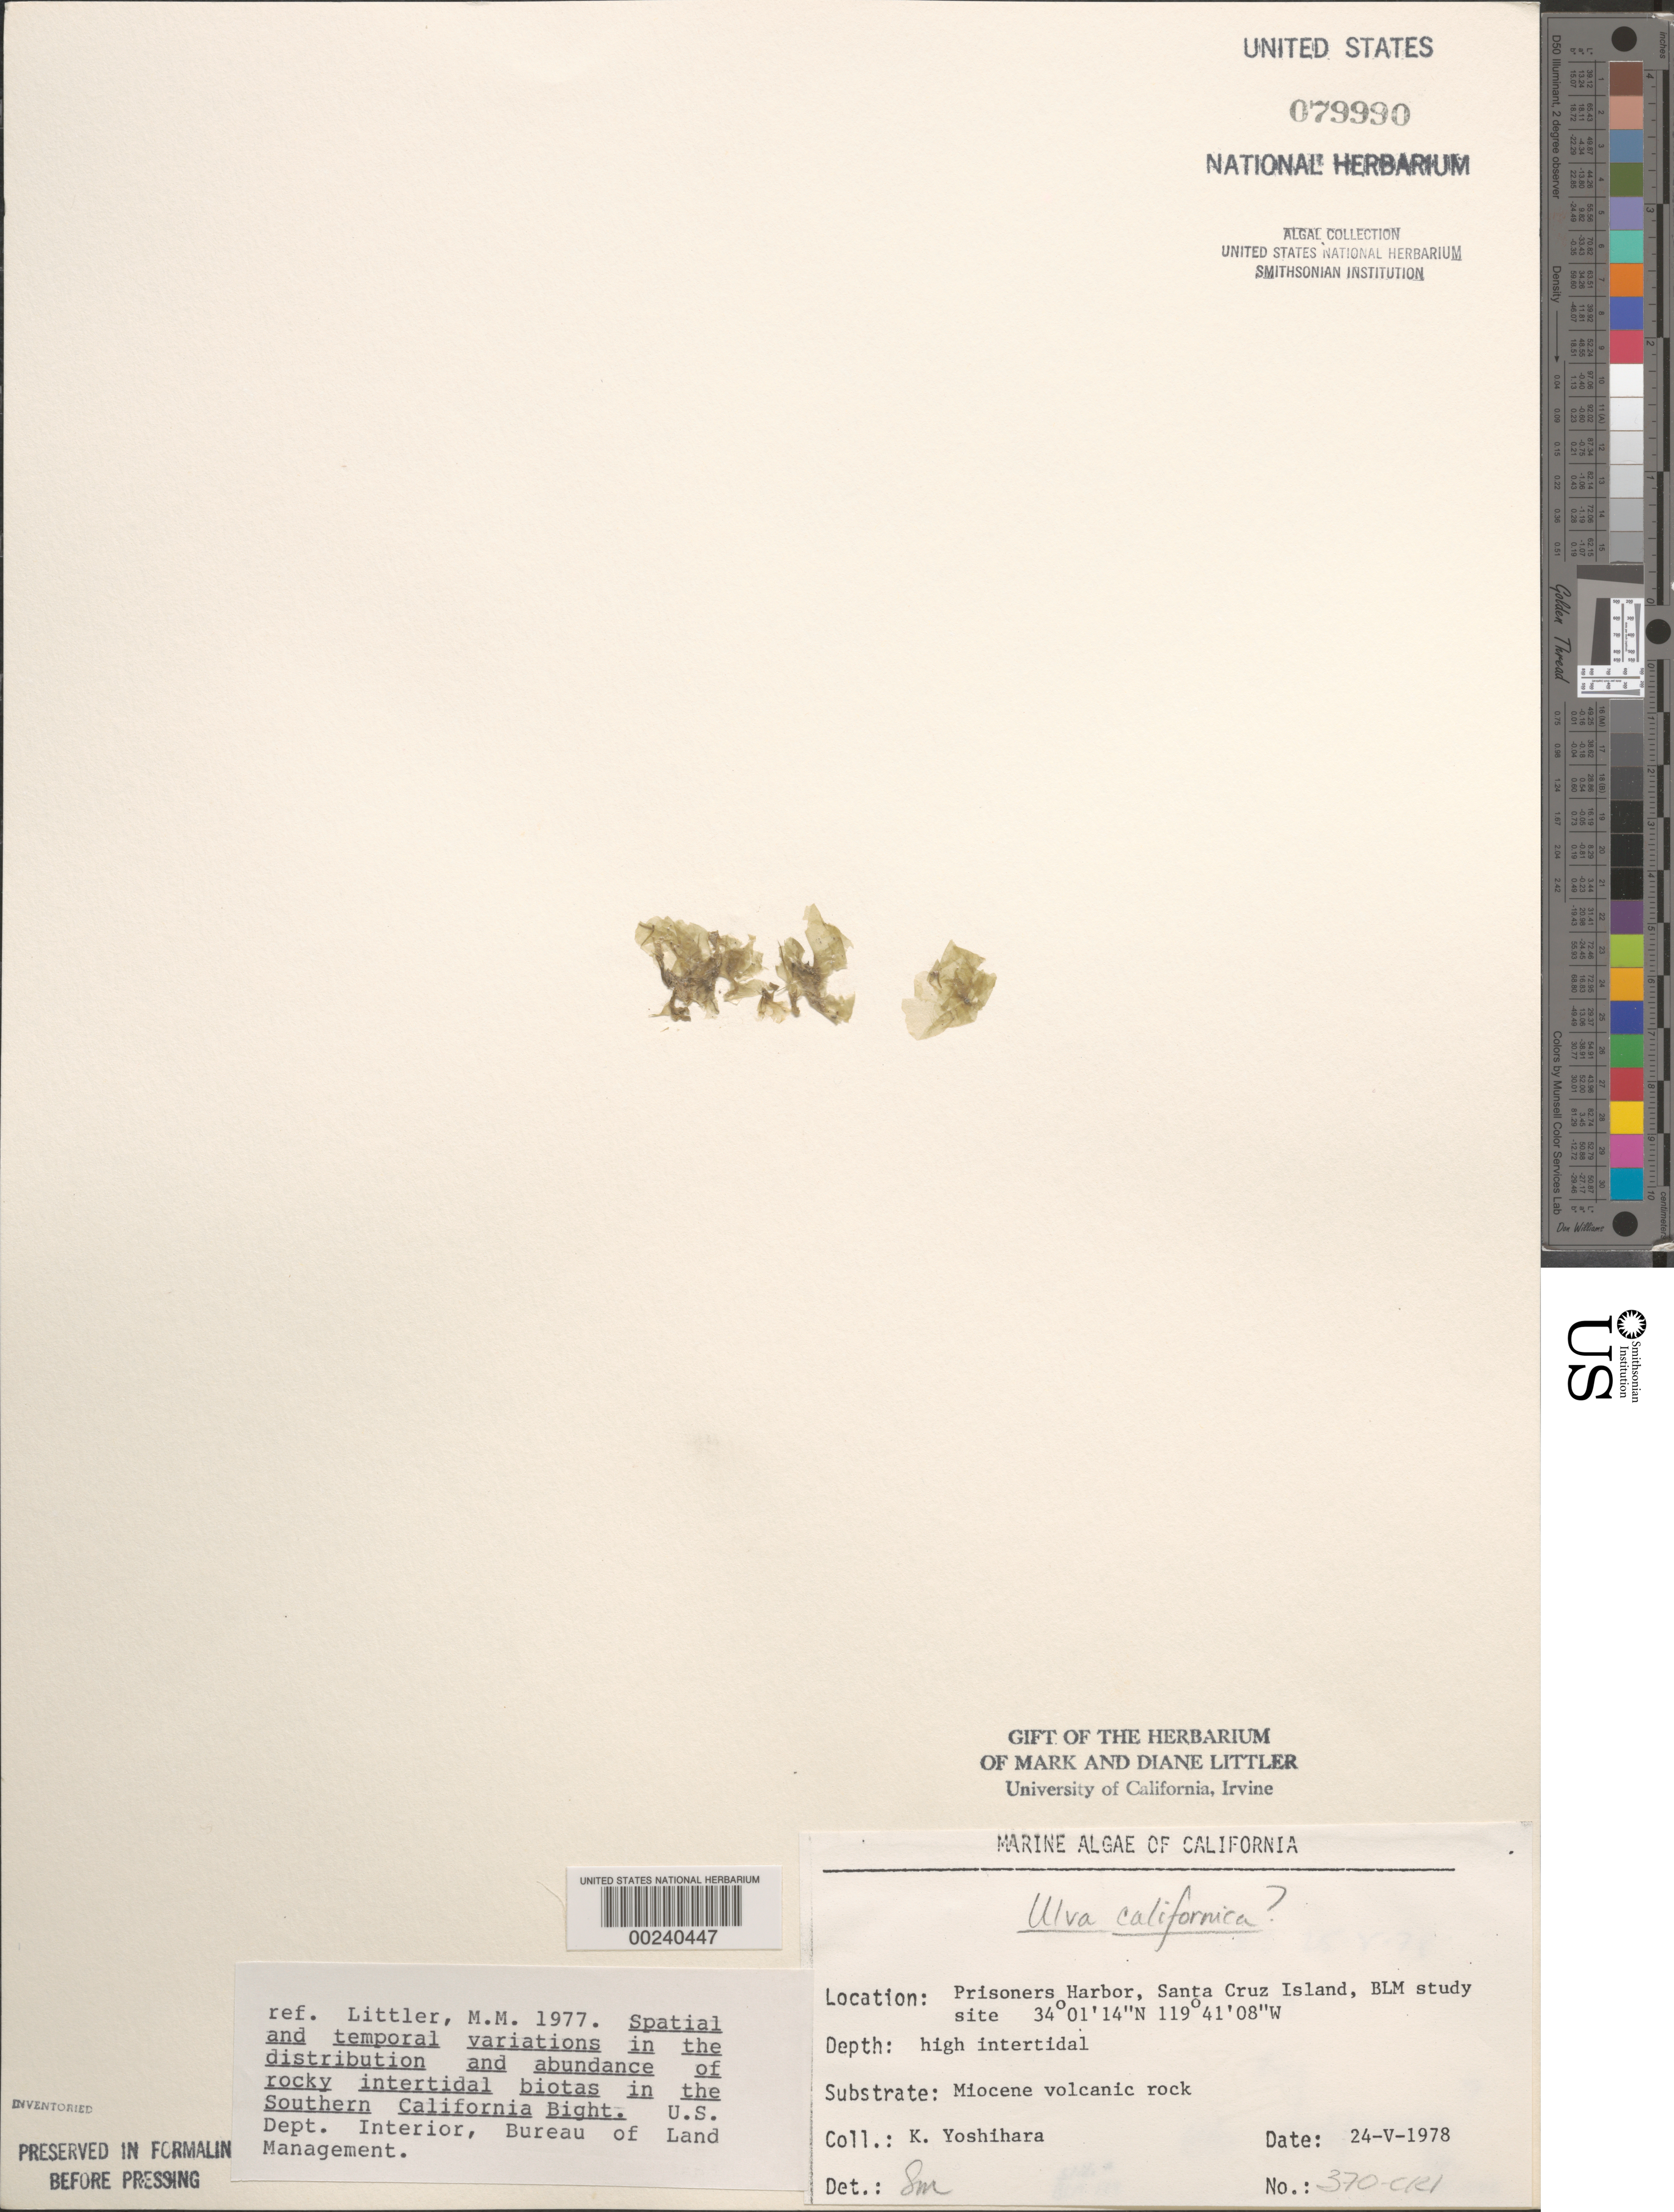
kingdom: Plantae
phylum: Chlorophyta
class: Ulvophyceae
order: Ulvales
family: Ulvaceae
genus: Ulva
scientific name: Ulva californica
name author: N.Wille in Collins et al.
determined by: Murray, S. N.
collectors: K. Yoshihara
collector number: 370-cri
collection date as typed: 24 May 1978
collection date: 1978-05-24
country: United States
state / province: California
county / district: Santa Barbara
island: Santa Cruz Island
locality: Prisoners Harbor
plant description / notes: BLM-SOCALBIGHT Rocky Intertidal Survey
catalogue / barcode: US 79990